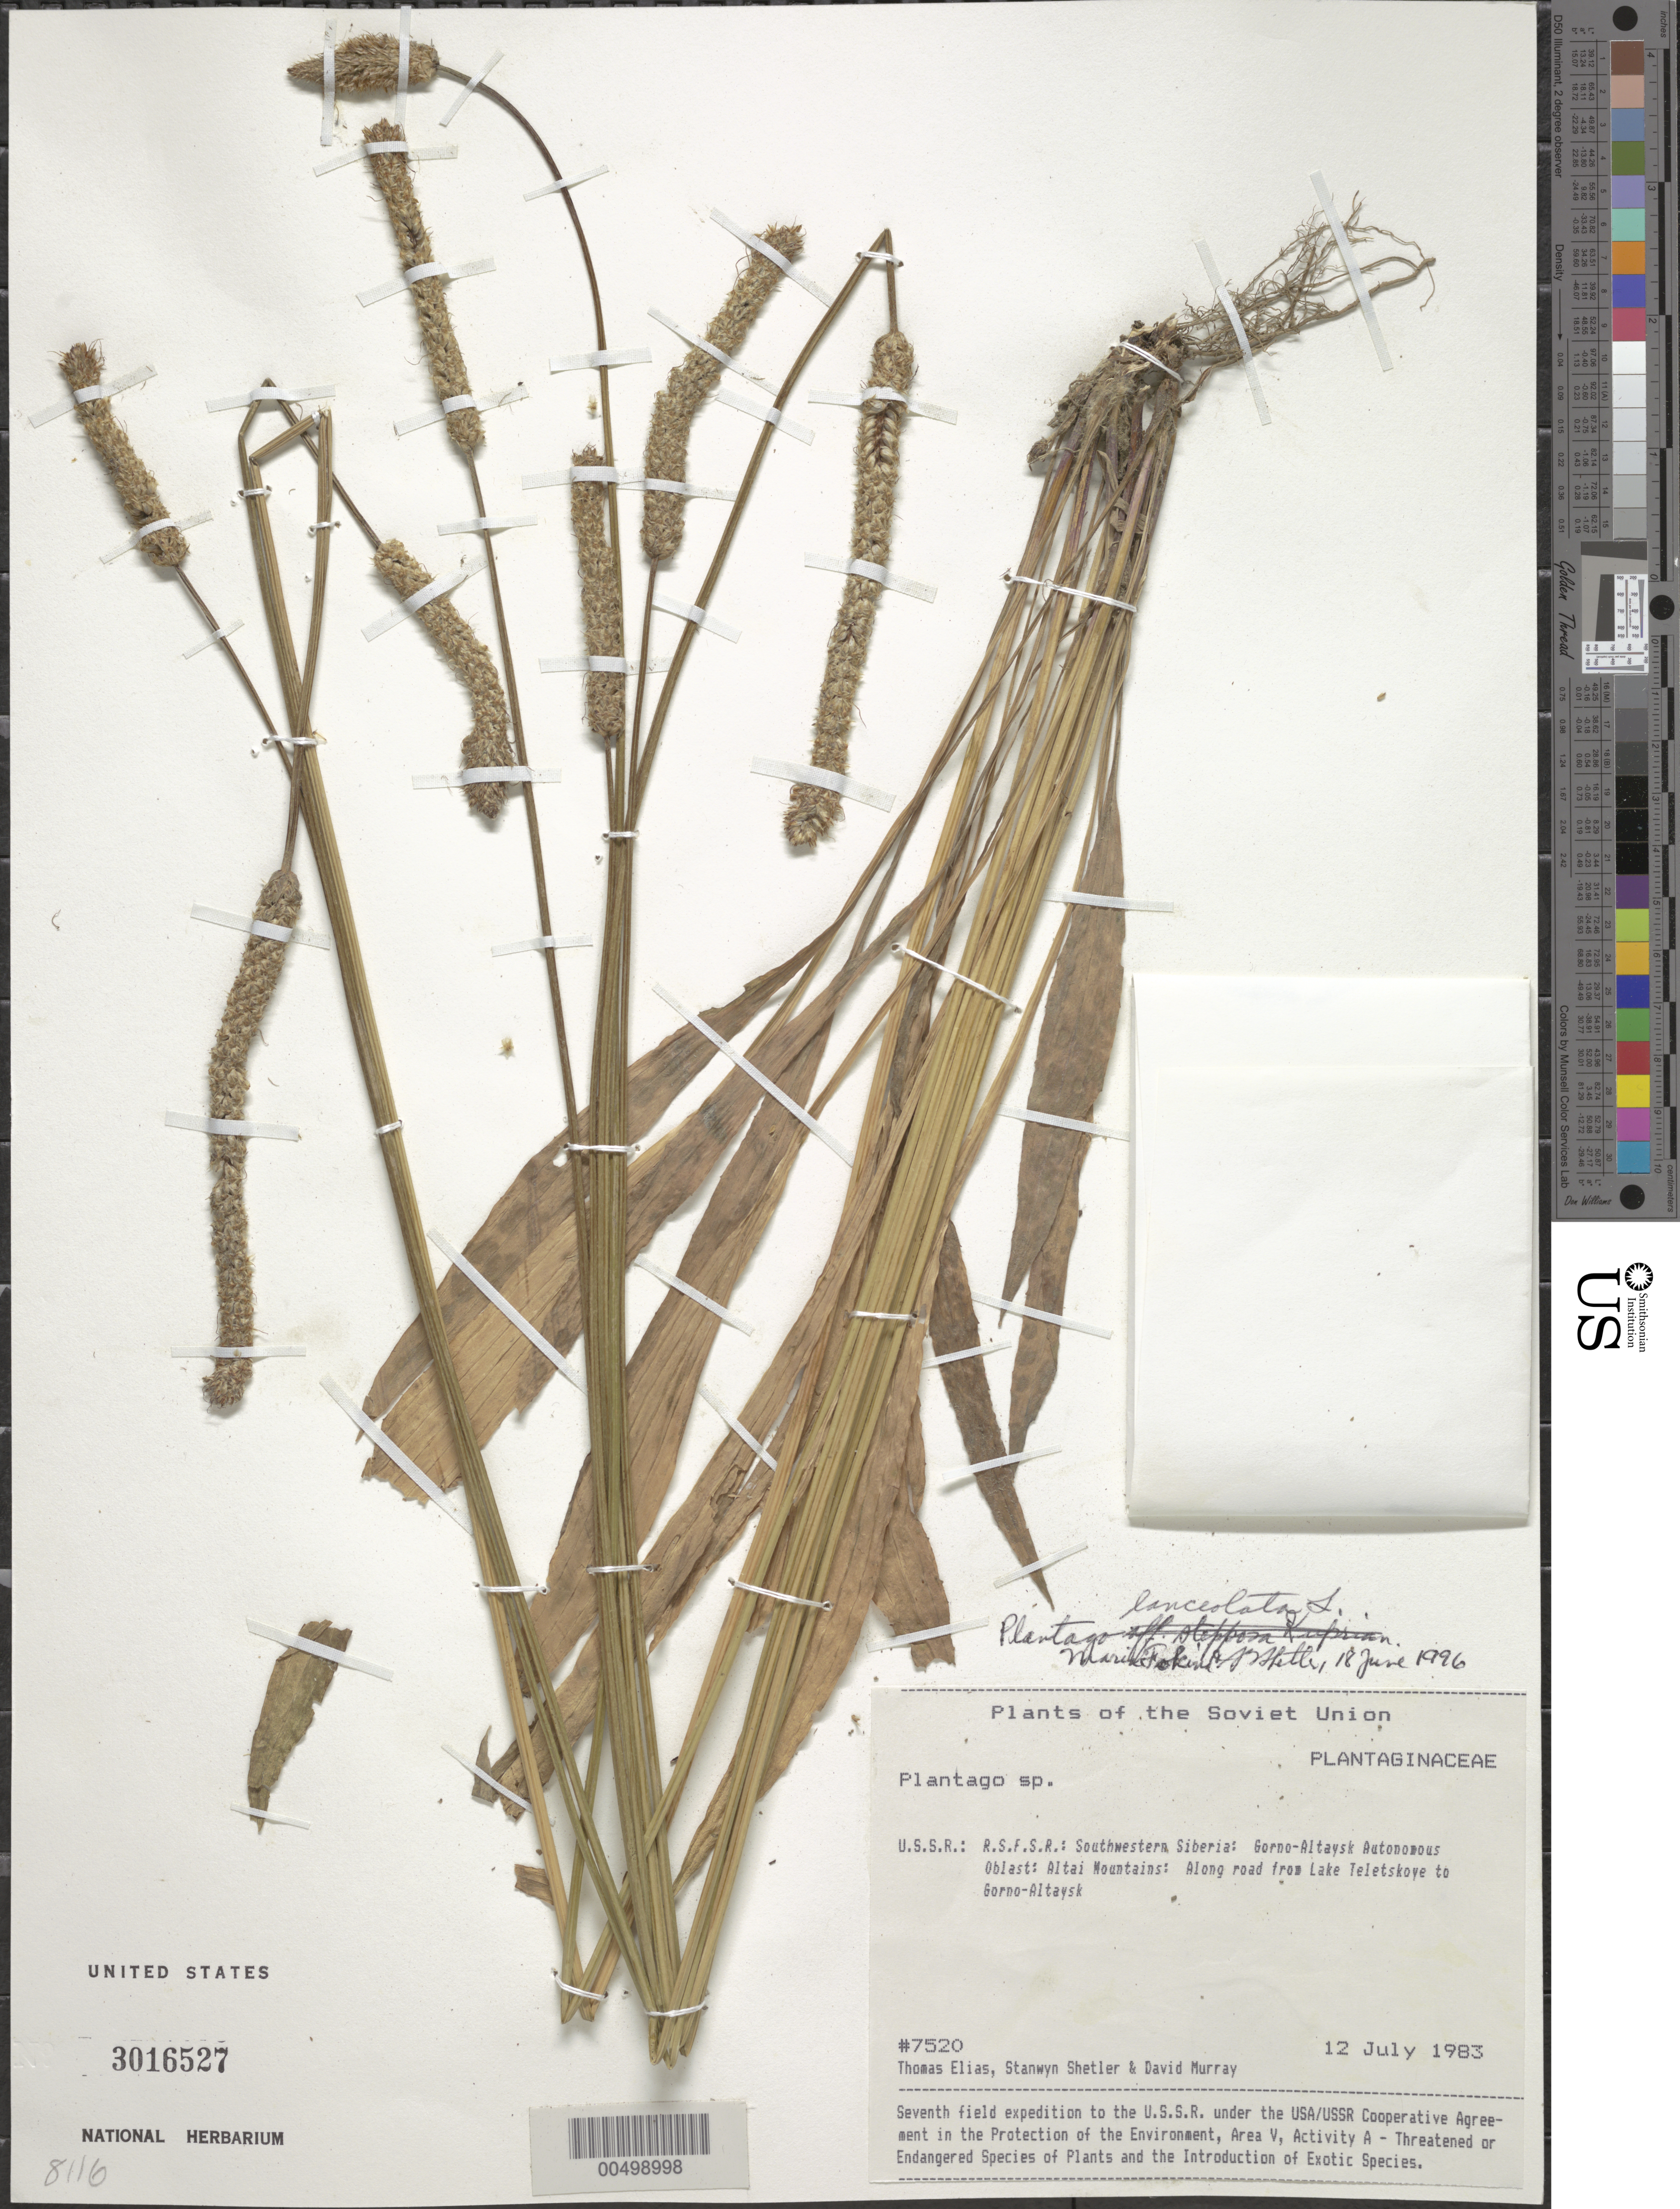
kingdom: Plantae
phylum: Tracheophyta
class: Magnoliopsida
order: Lamiales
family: Plantaginaceae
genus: Plantago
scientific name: Plantago sp.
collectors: T. Elias, S. Shetler & D. F. Murray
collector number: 7520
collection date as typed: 12 Jul 1983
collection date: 1983-07-12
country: Russian Federation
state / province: Altai Republic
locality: Altai Mountains, along road from Lake Teletskoye to Gorno-Altaysk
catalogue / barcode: US 3016527